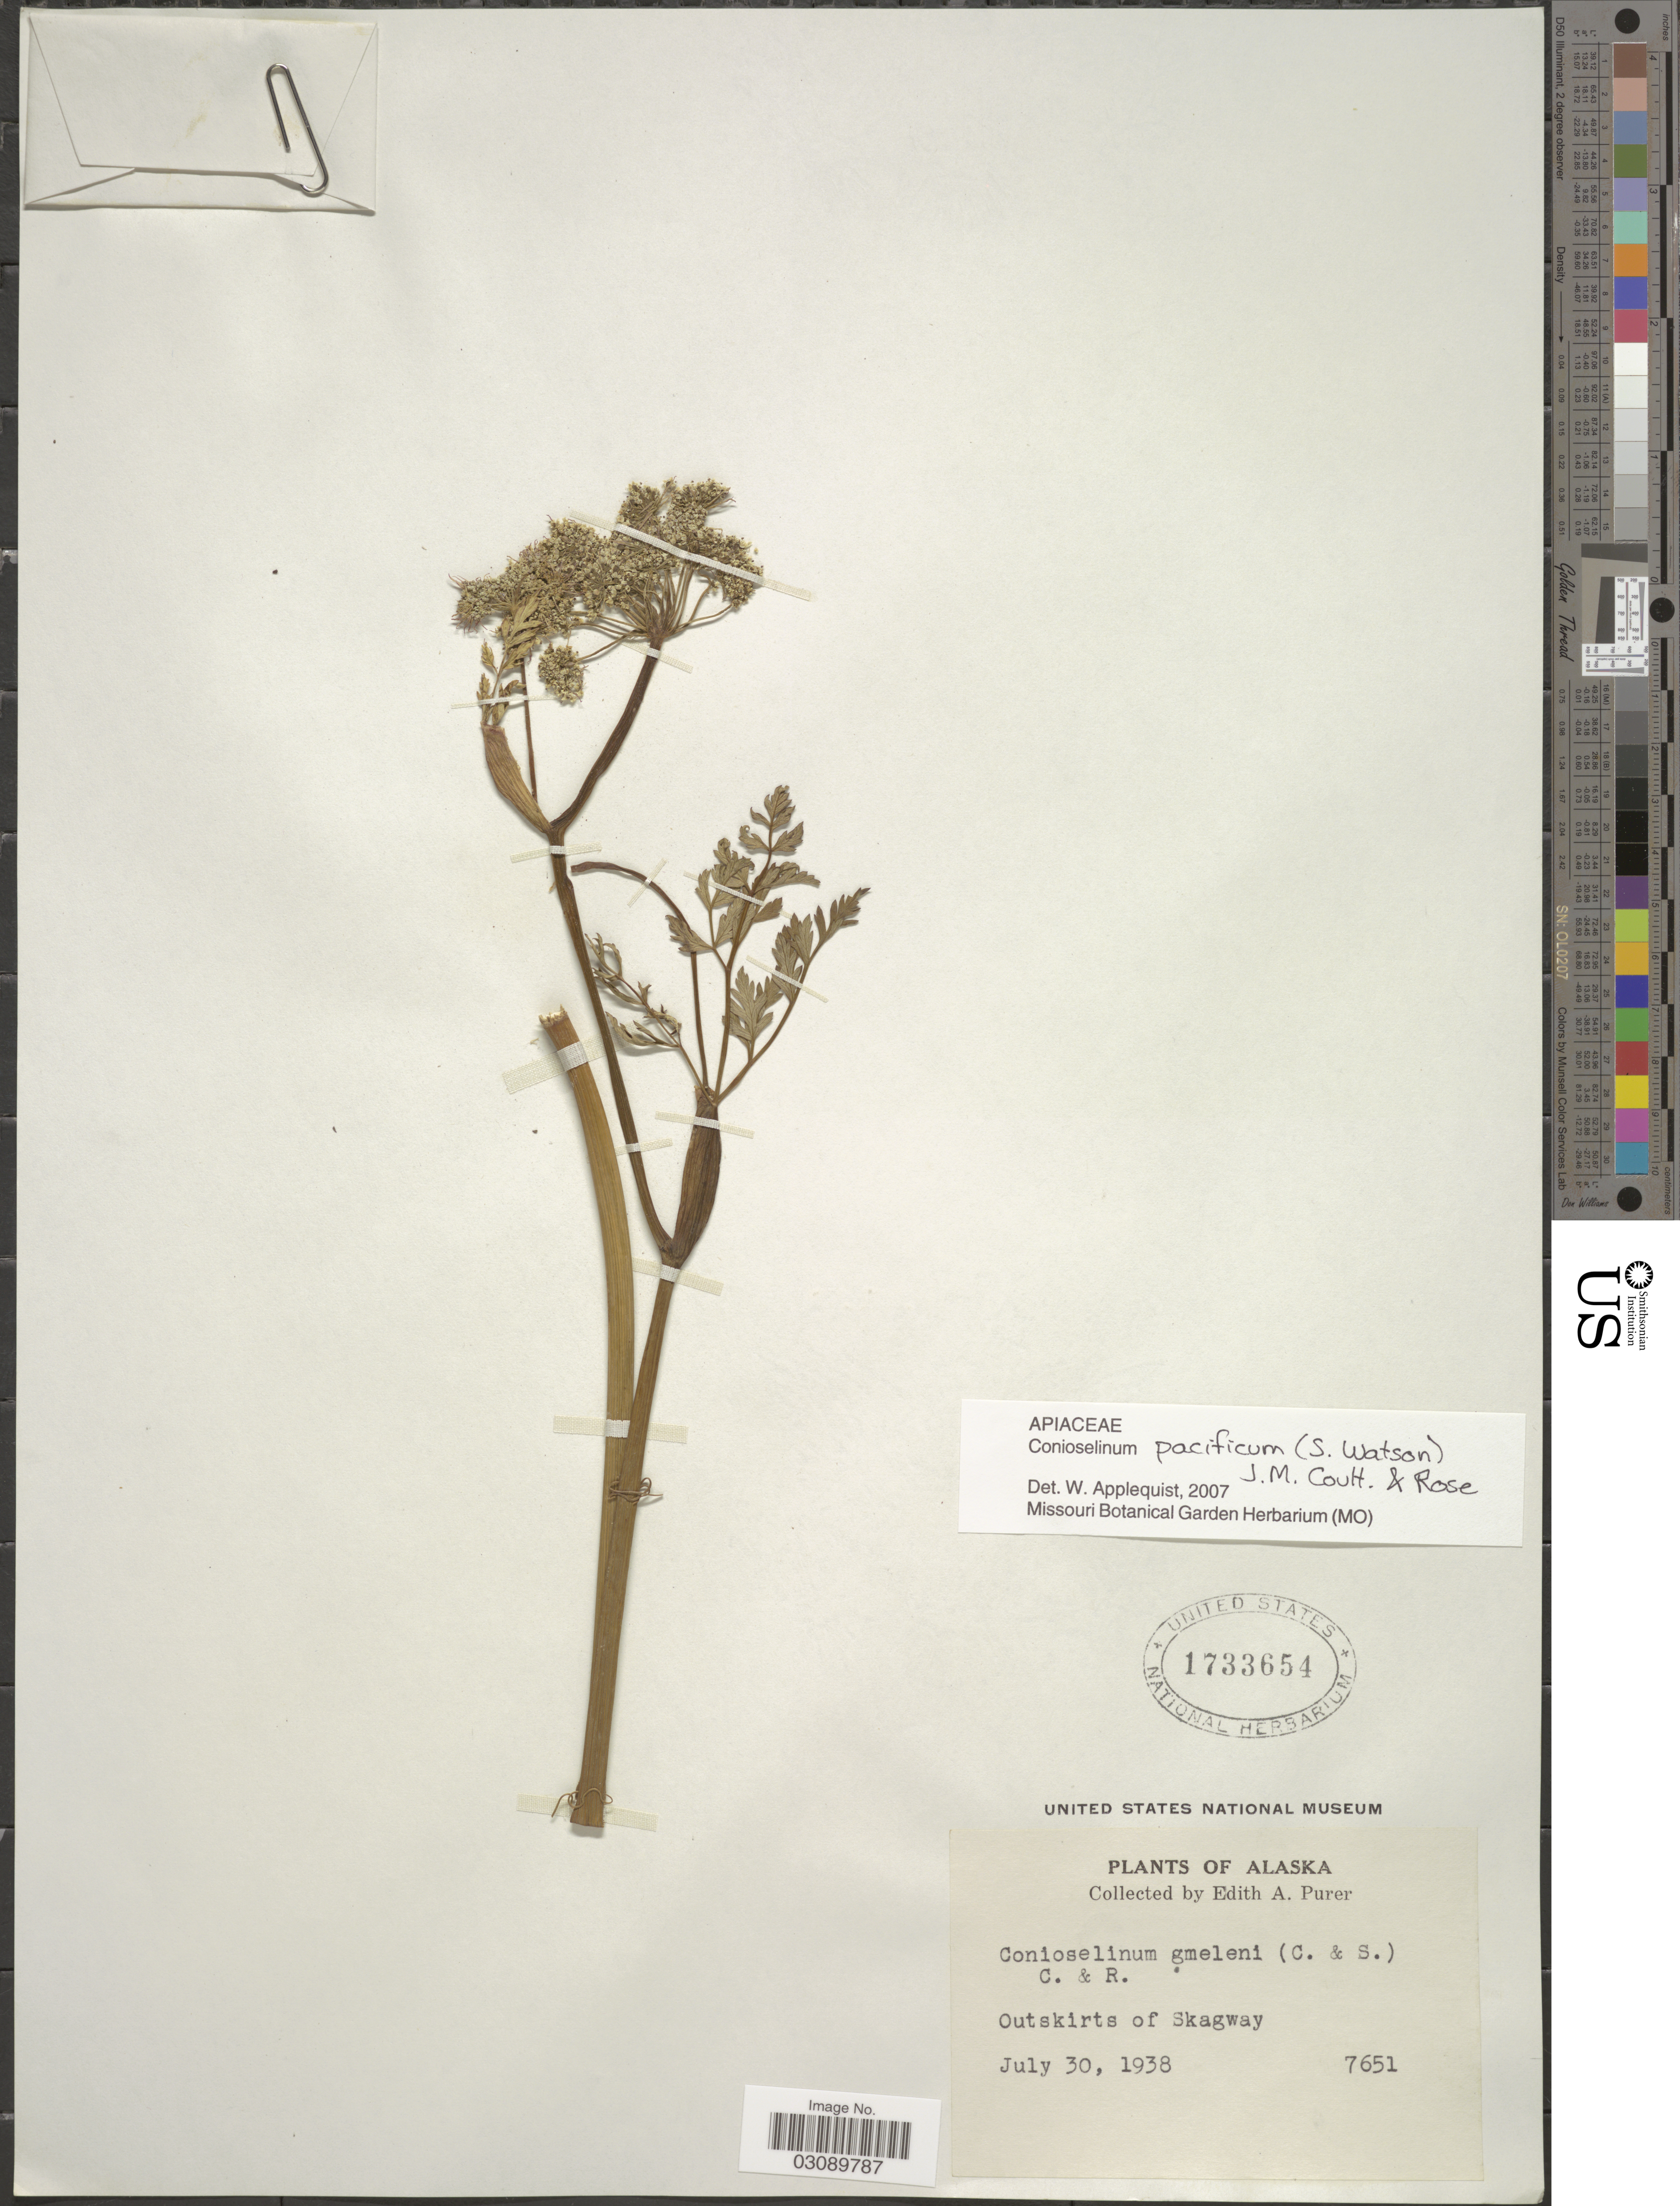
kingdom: Plantae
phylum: Tracheophyta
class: Magnoliopsida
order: Apiales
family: Apiaceae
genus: Conioselinum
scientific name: Conioselinum pacificum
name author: (S. Watson) J.M. Coult. & Rose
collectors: E. Purer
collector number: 7651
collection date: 1938-07-30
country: United States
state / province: Alaska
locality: Outskirts of Skagway.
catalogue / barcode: US 1733654